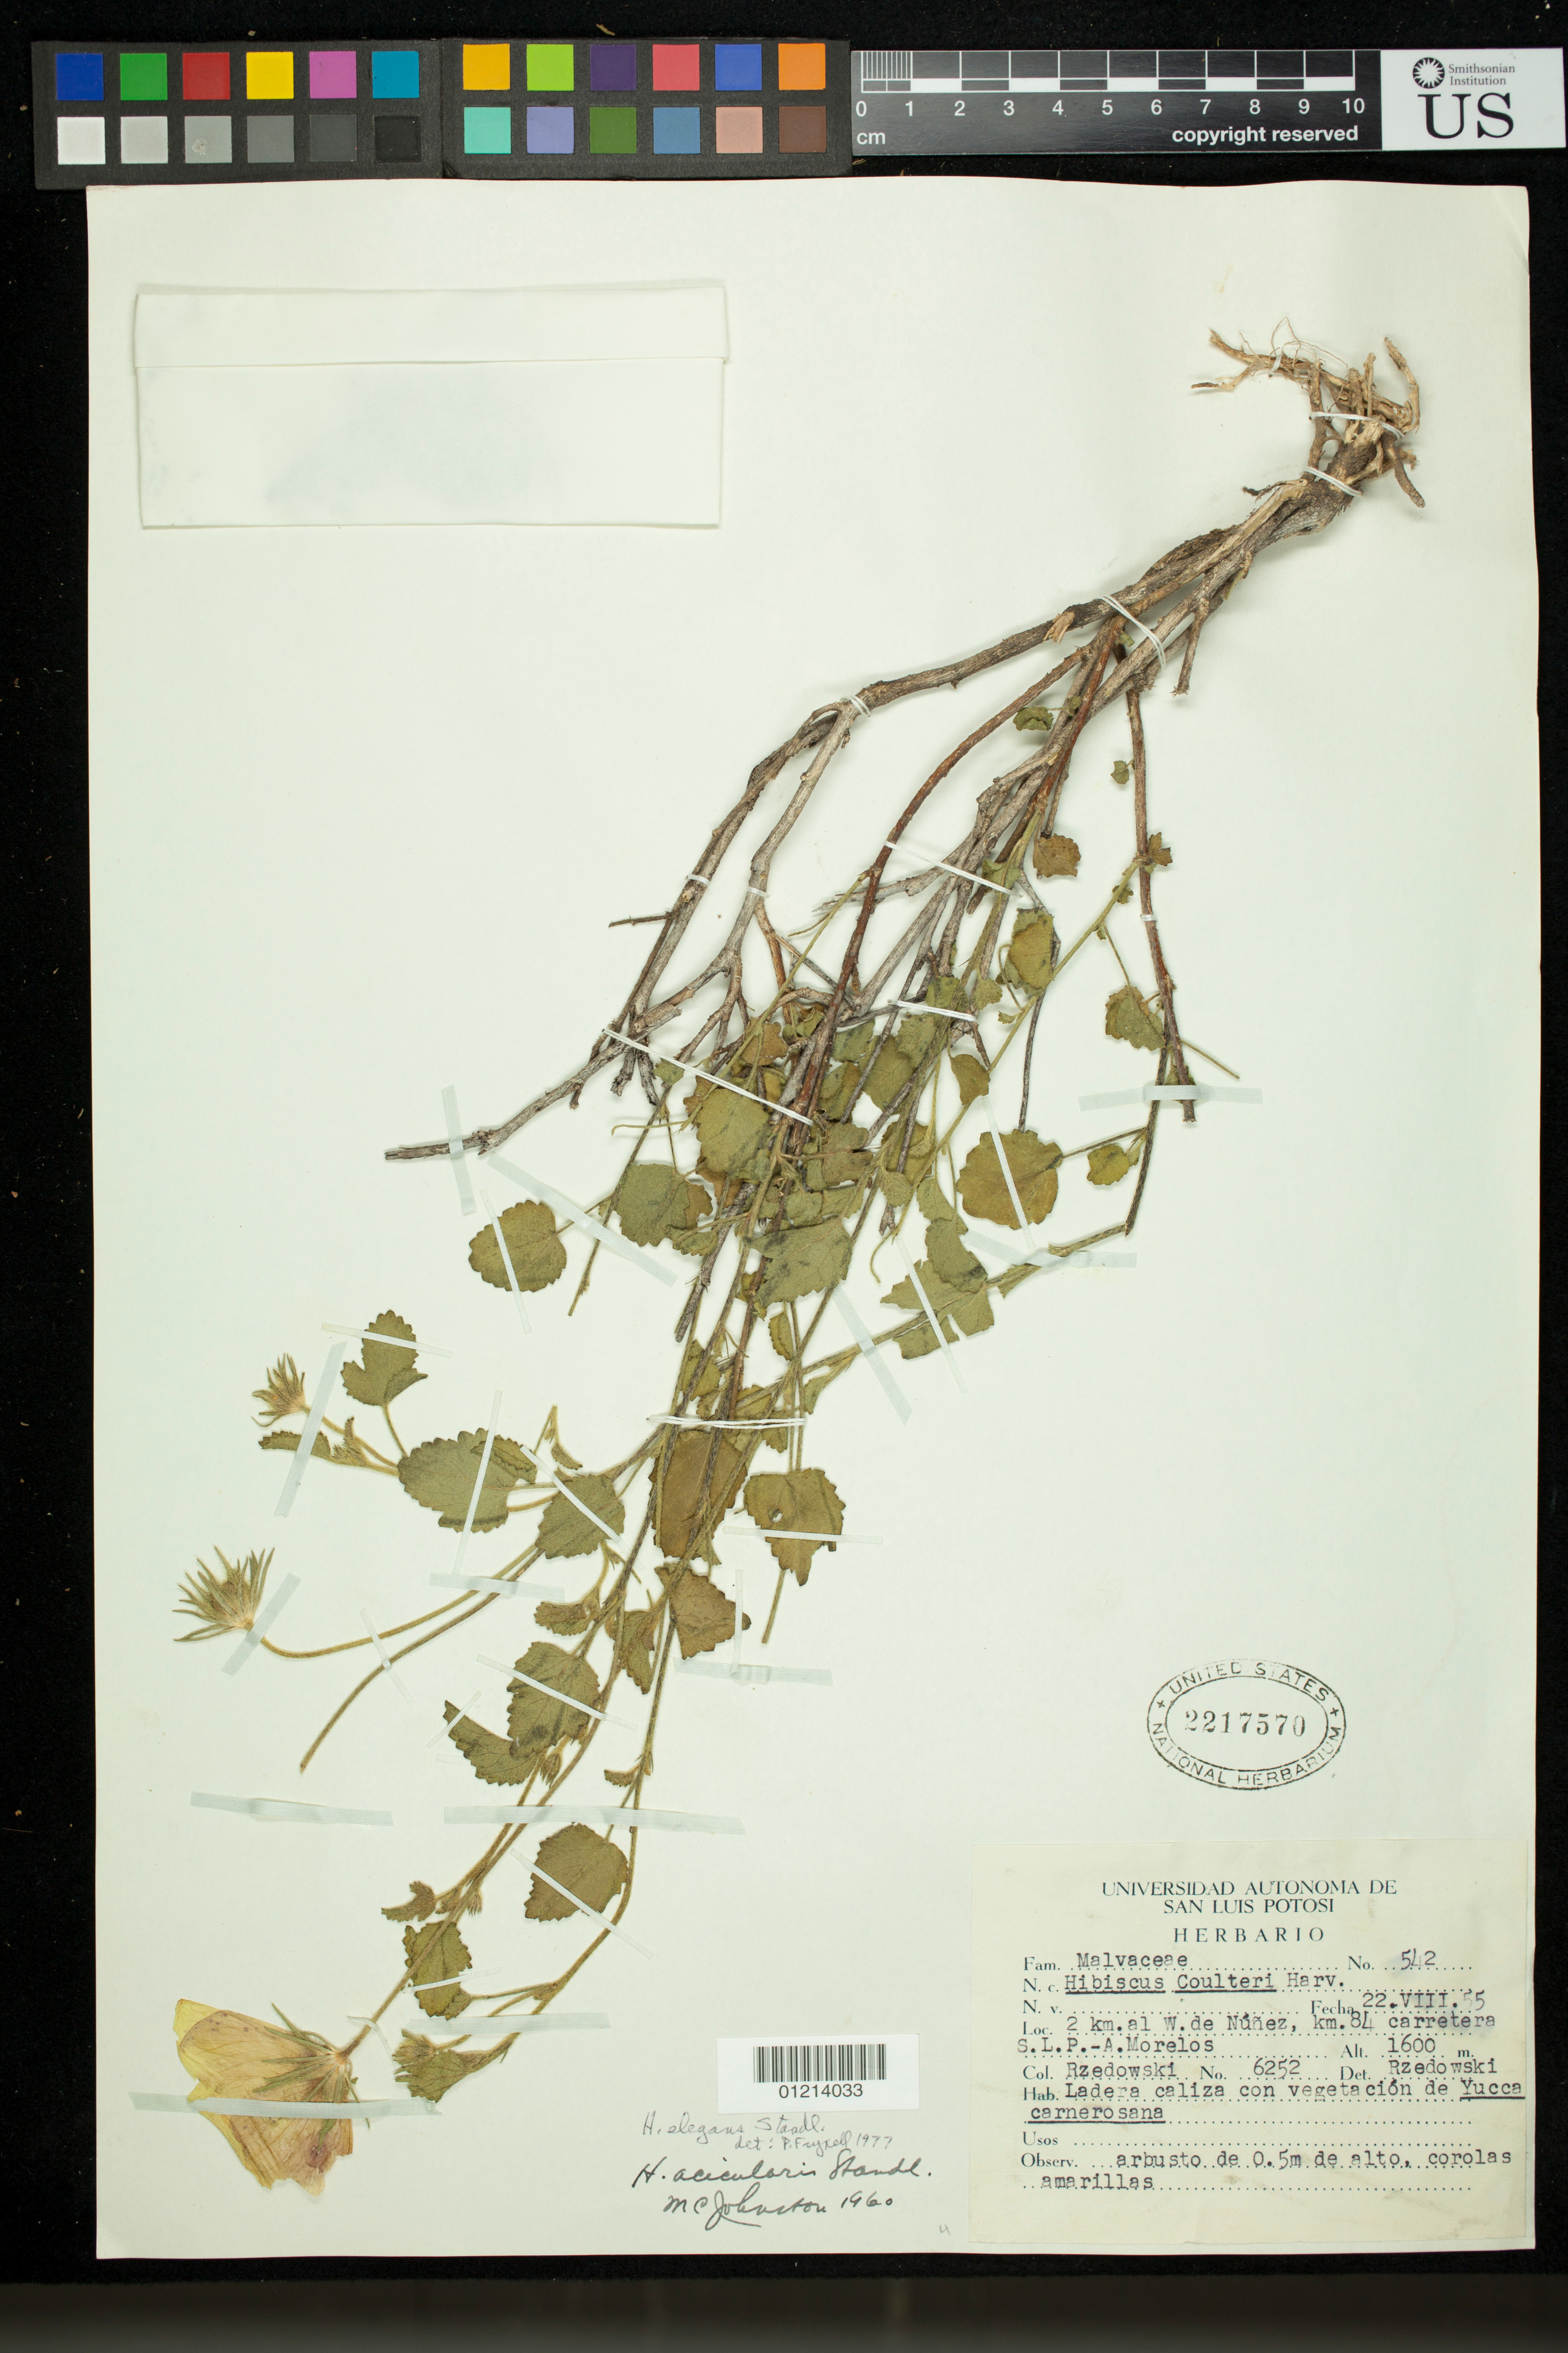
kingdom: Plantae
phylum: Tracheophyta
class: Magnoliopsida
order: Malvales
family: Malvaceae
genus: Hibiscus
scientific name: Hibiscus elegans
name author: Standl.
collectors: Rzedowski, --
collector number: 6252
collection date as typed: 22 Aug 1955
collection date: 1955-08-22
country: Mexico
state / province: San Luis Potosi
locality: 2 km al W.de Nunez,km 84 carretera S.L.P.-A. Morelos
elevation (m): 1600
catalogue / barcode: US 2217570